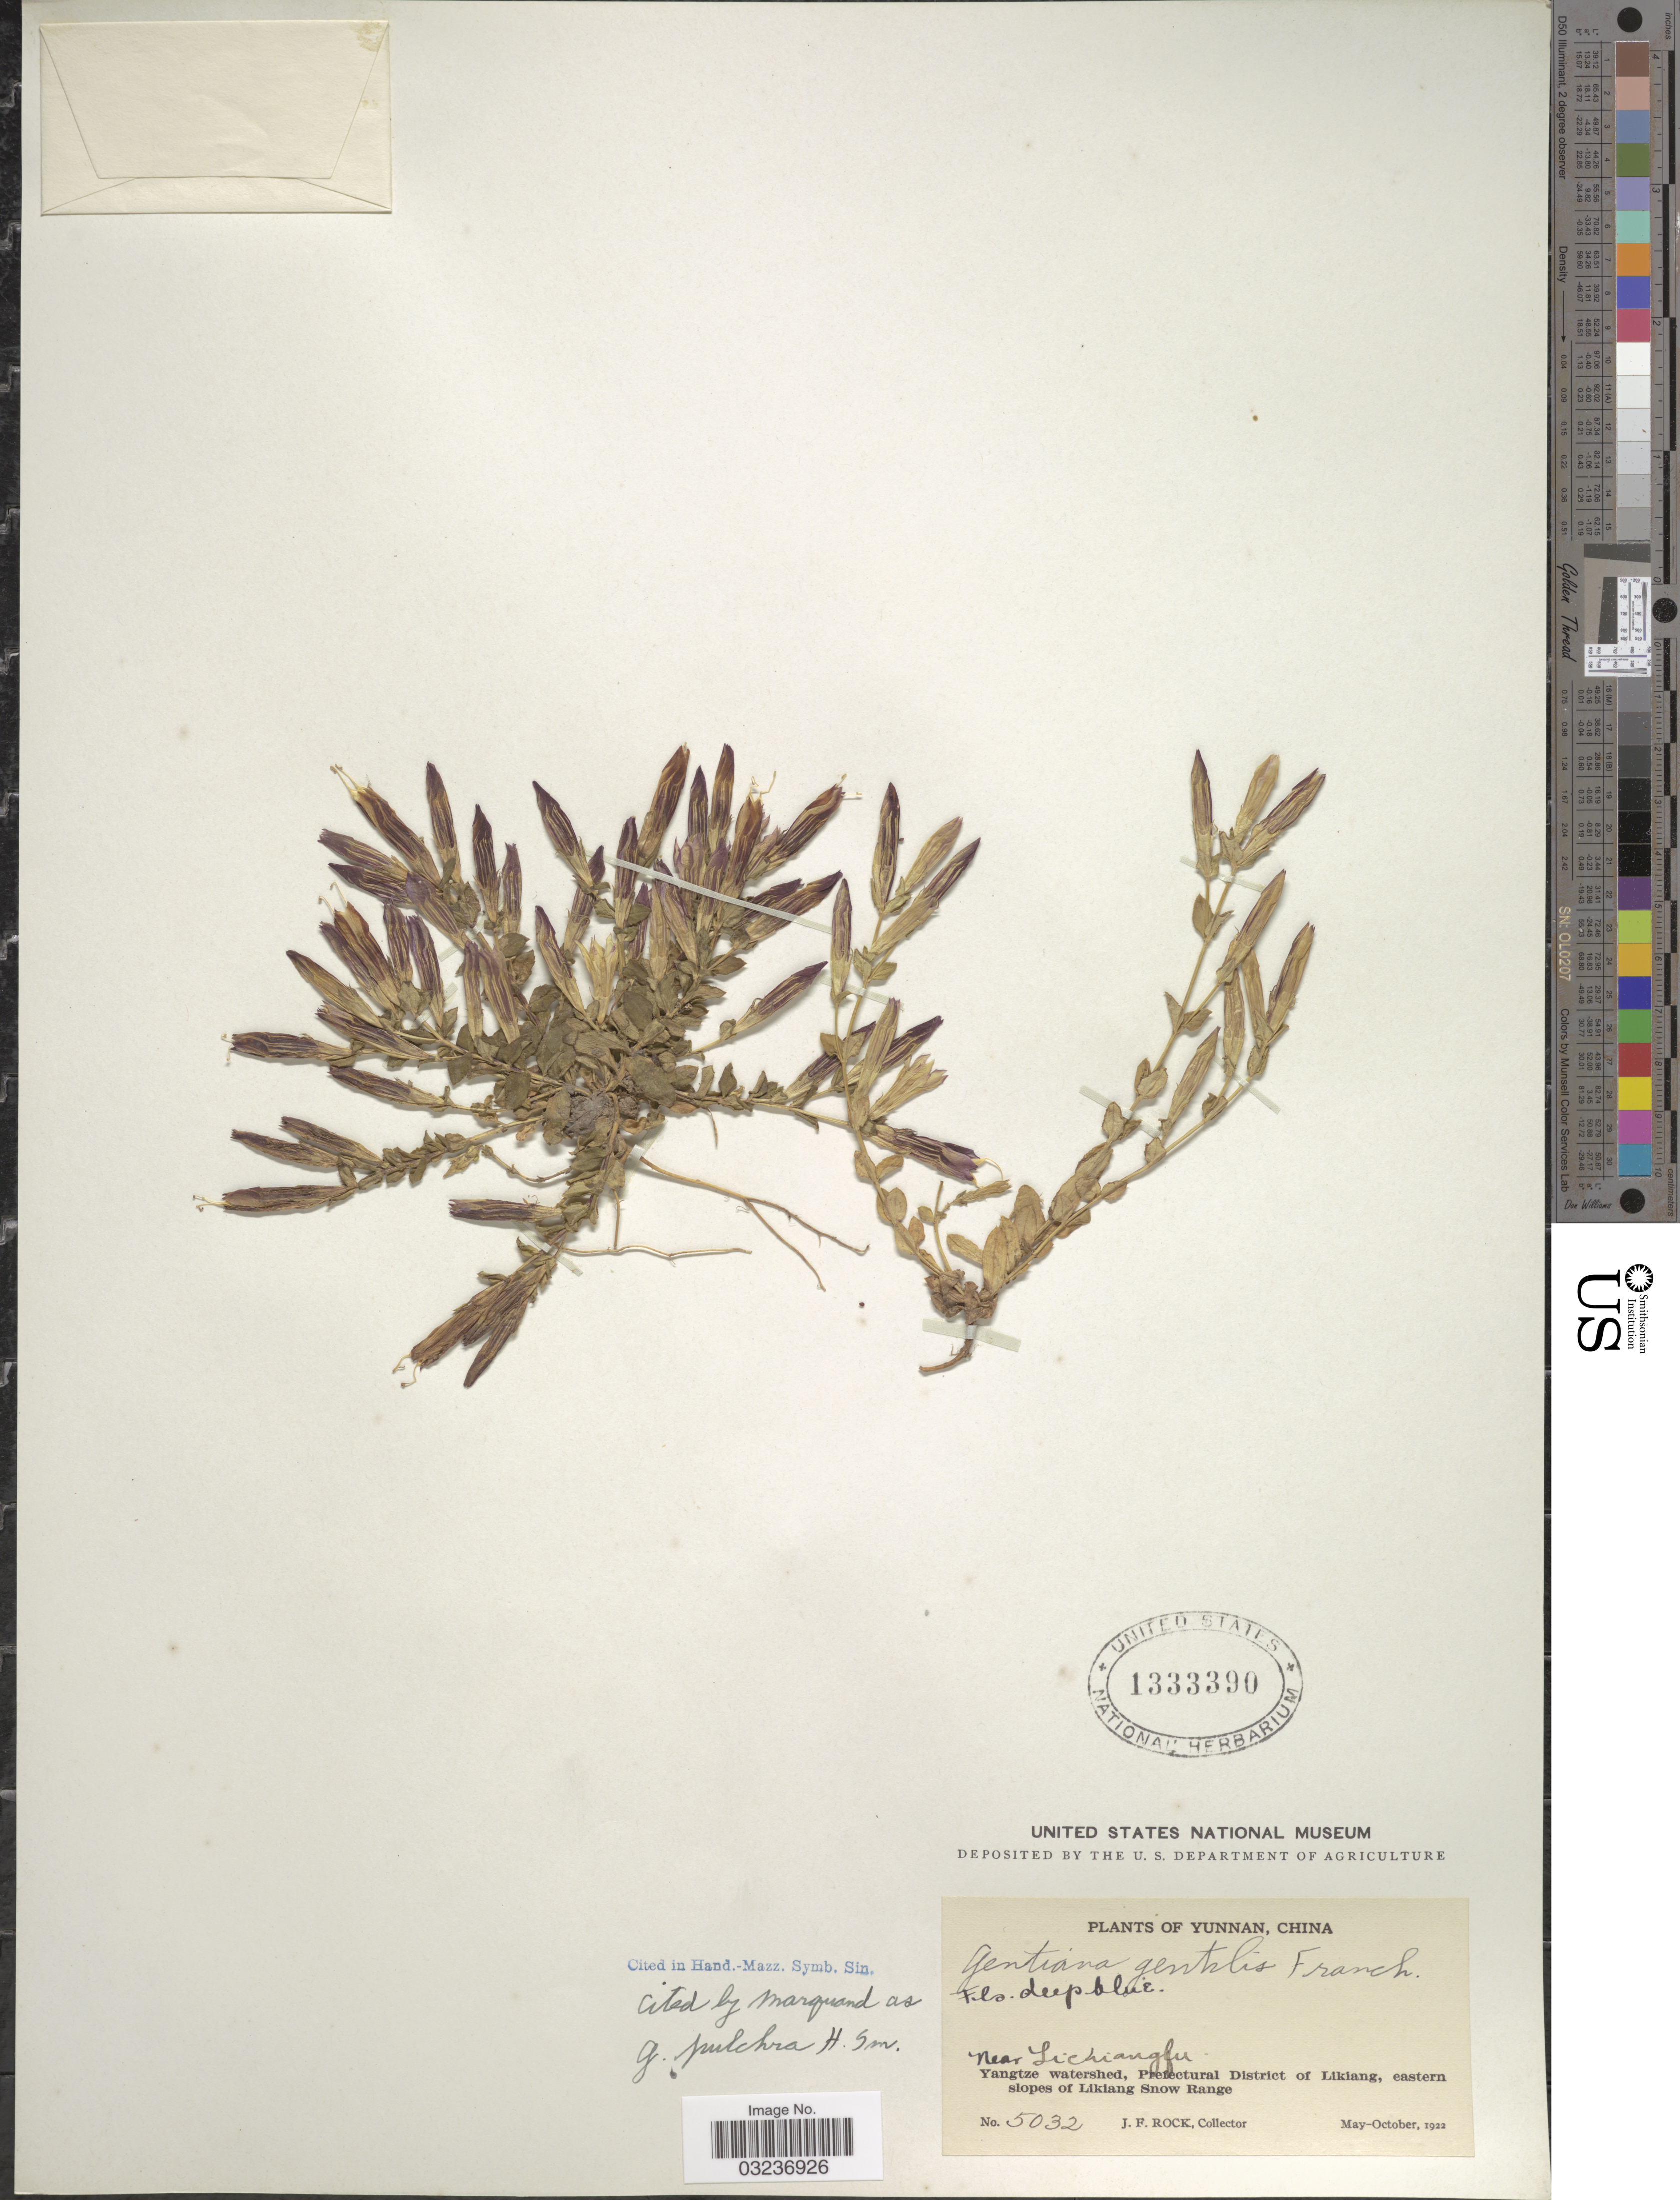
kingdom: Plantae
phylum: Tracheophyta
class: Magnoliopsida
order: Gentianales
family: Gentianaceae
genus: Gentiana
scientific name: Gentiana pulchra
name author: Harry Sm.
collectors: J. Rock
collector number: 5032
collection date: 1922-05/1922-10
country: China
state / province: Yunnan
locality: Near Lichiangfu, Yangtze watershed, Prefectural District of Likiang, eastern slopes of Likiang Snow Range.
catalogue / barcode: US 1333390